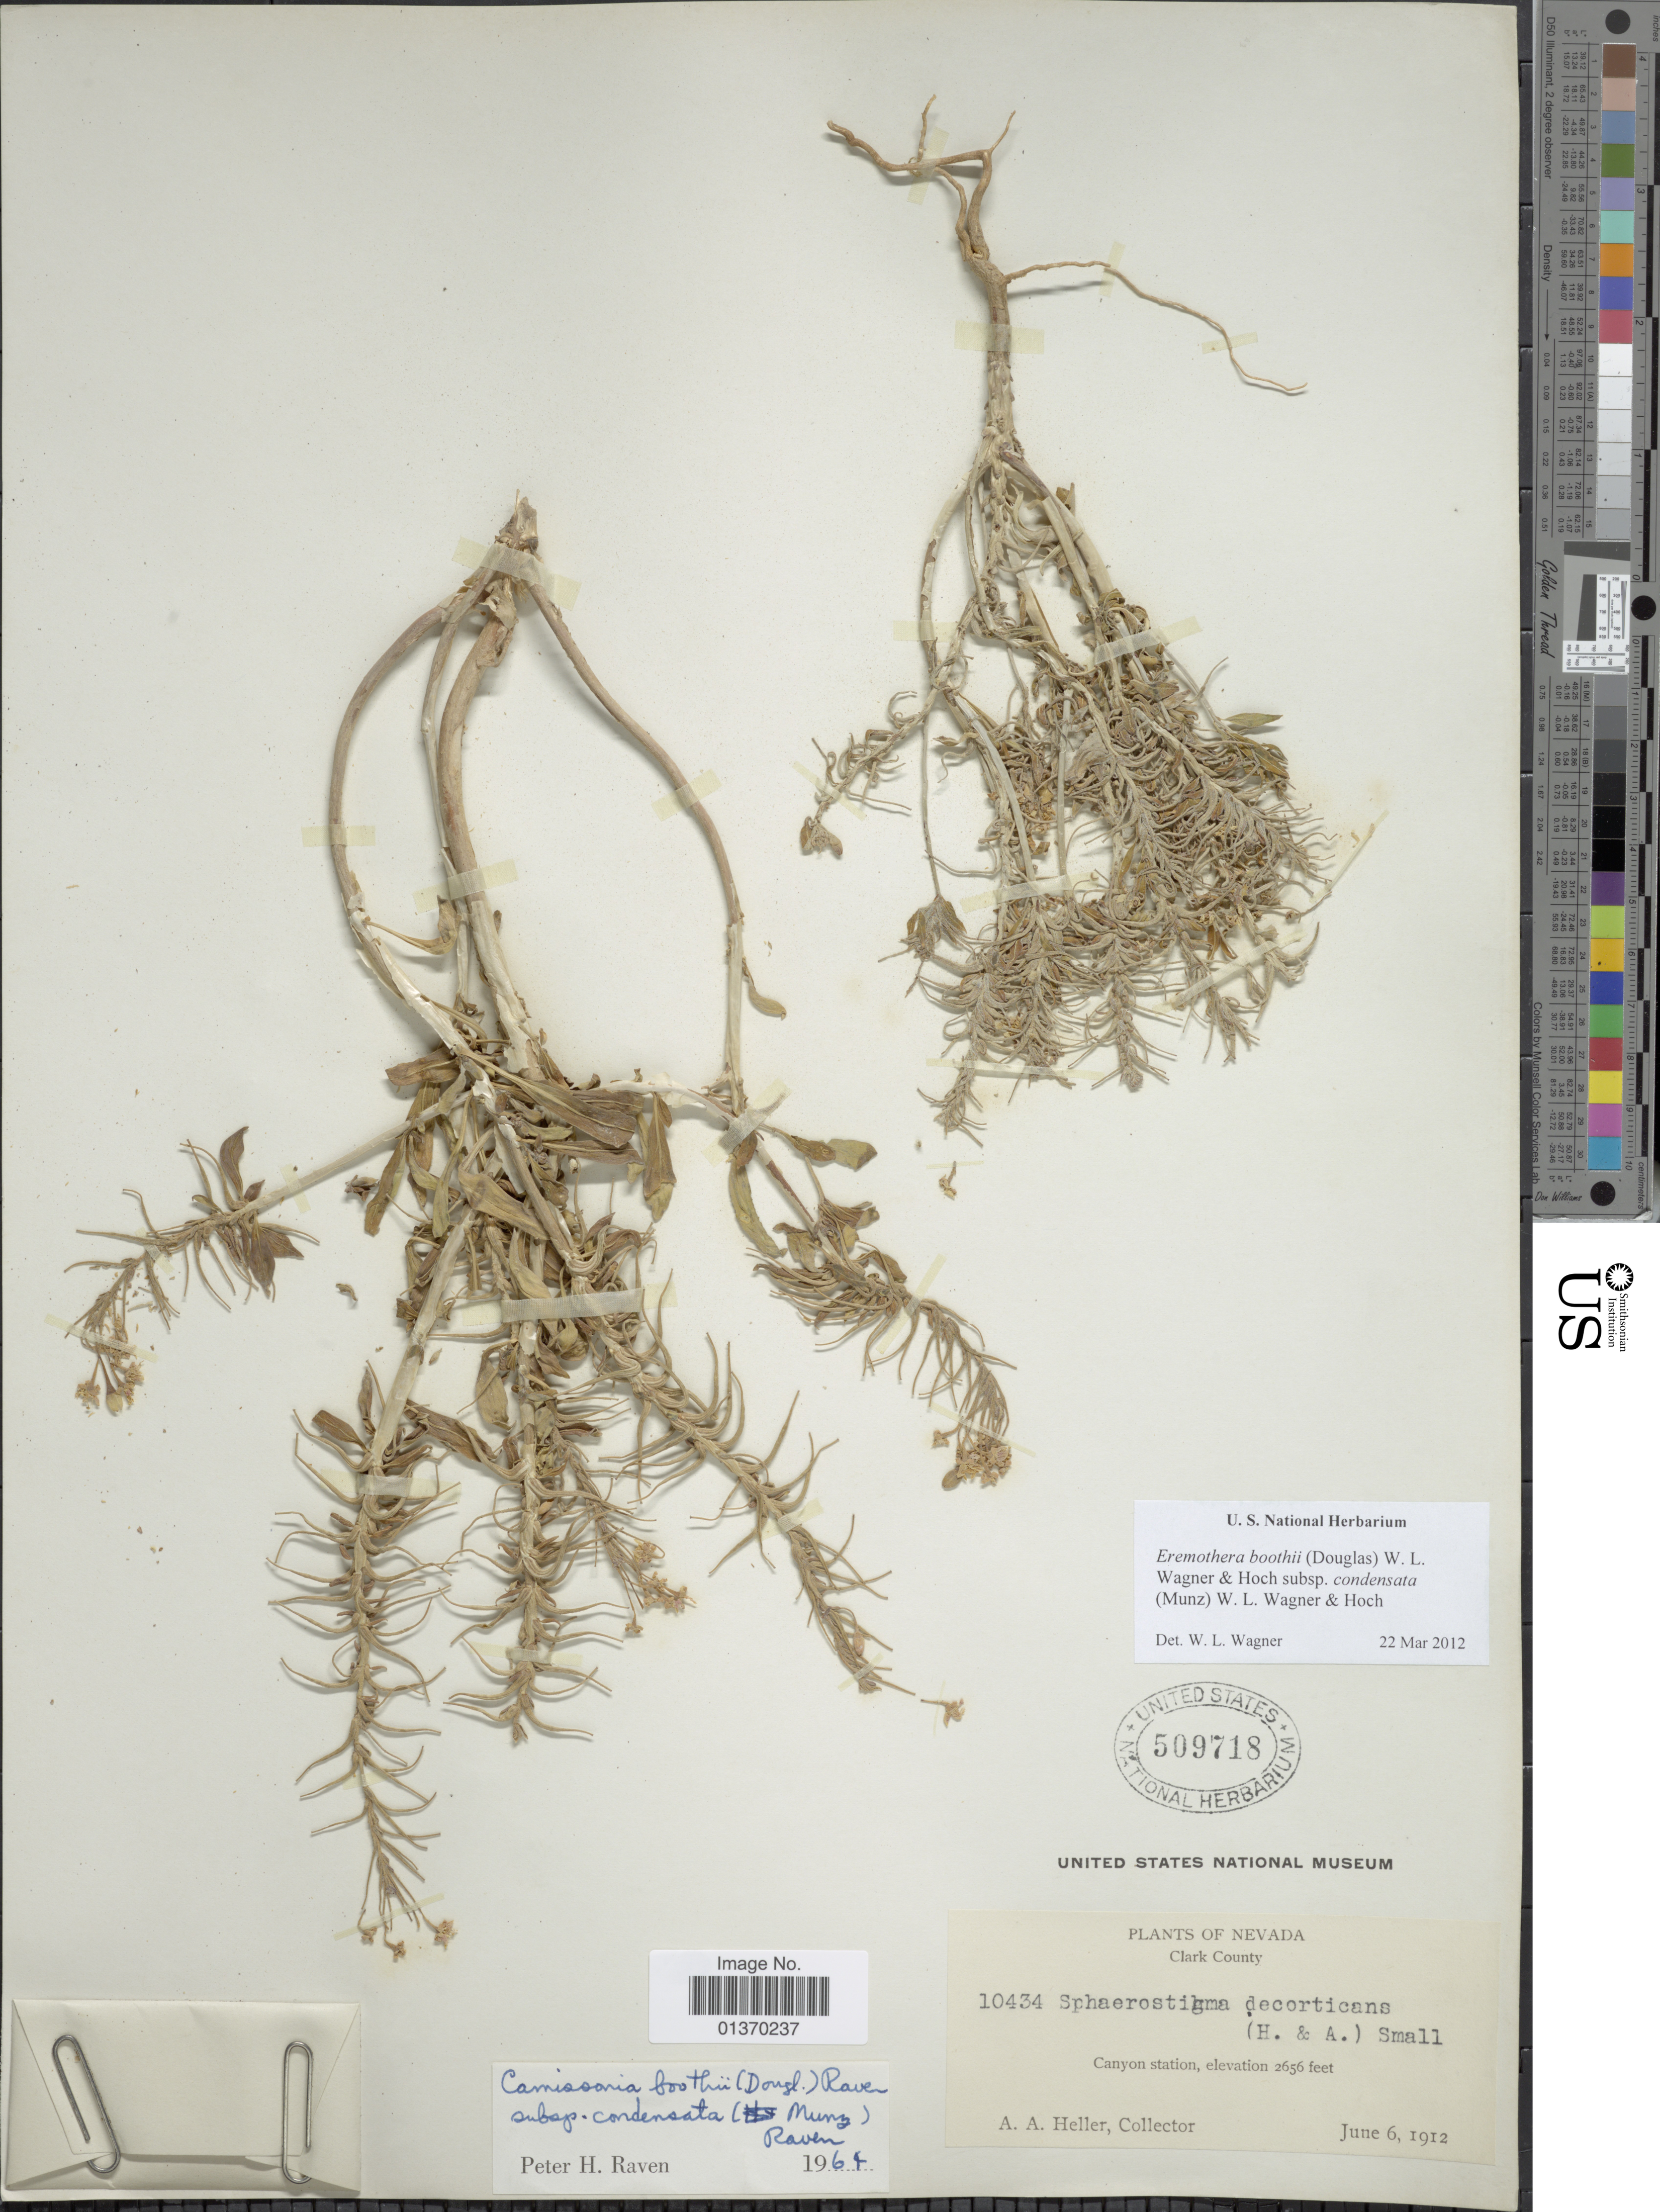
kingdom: Plantae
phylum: Tracheophyta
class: Magnoliopsida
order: Myrtales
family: Onagraceae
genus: Eremothera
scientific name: Eremothera boothii subsp. condensata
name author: (Munz) W.L. Wagner & Hoch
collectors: A. A. Heller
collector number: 10434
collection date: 1912-06-06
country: United States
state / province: Nevada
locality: Clark County, Canyon station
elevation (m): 810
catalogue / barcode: US 509718